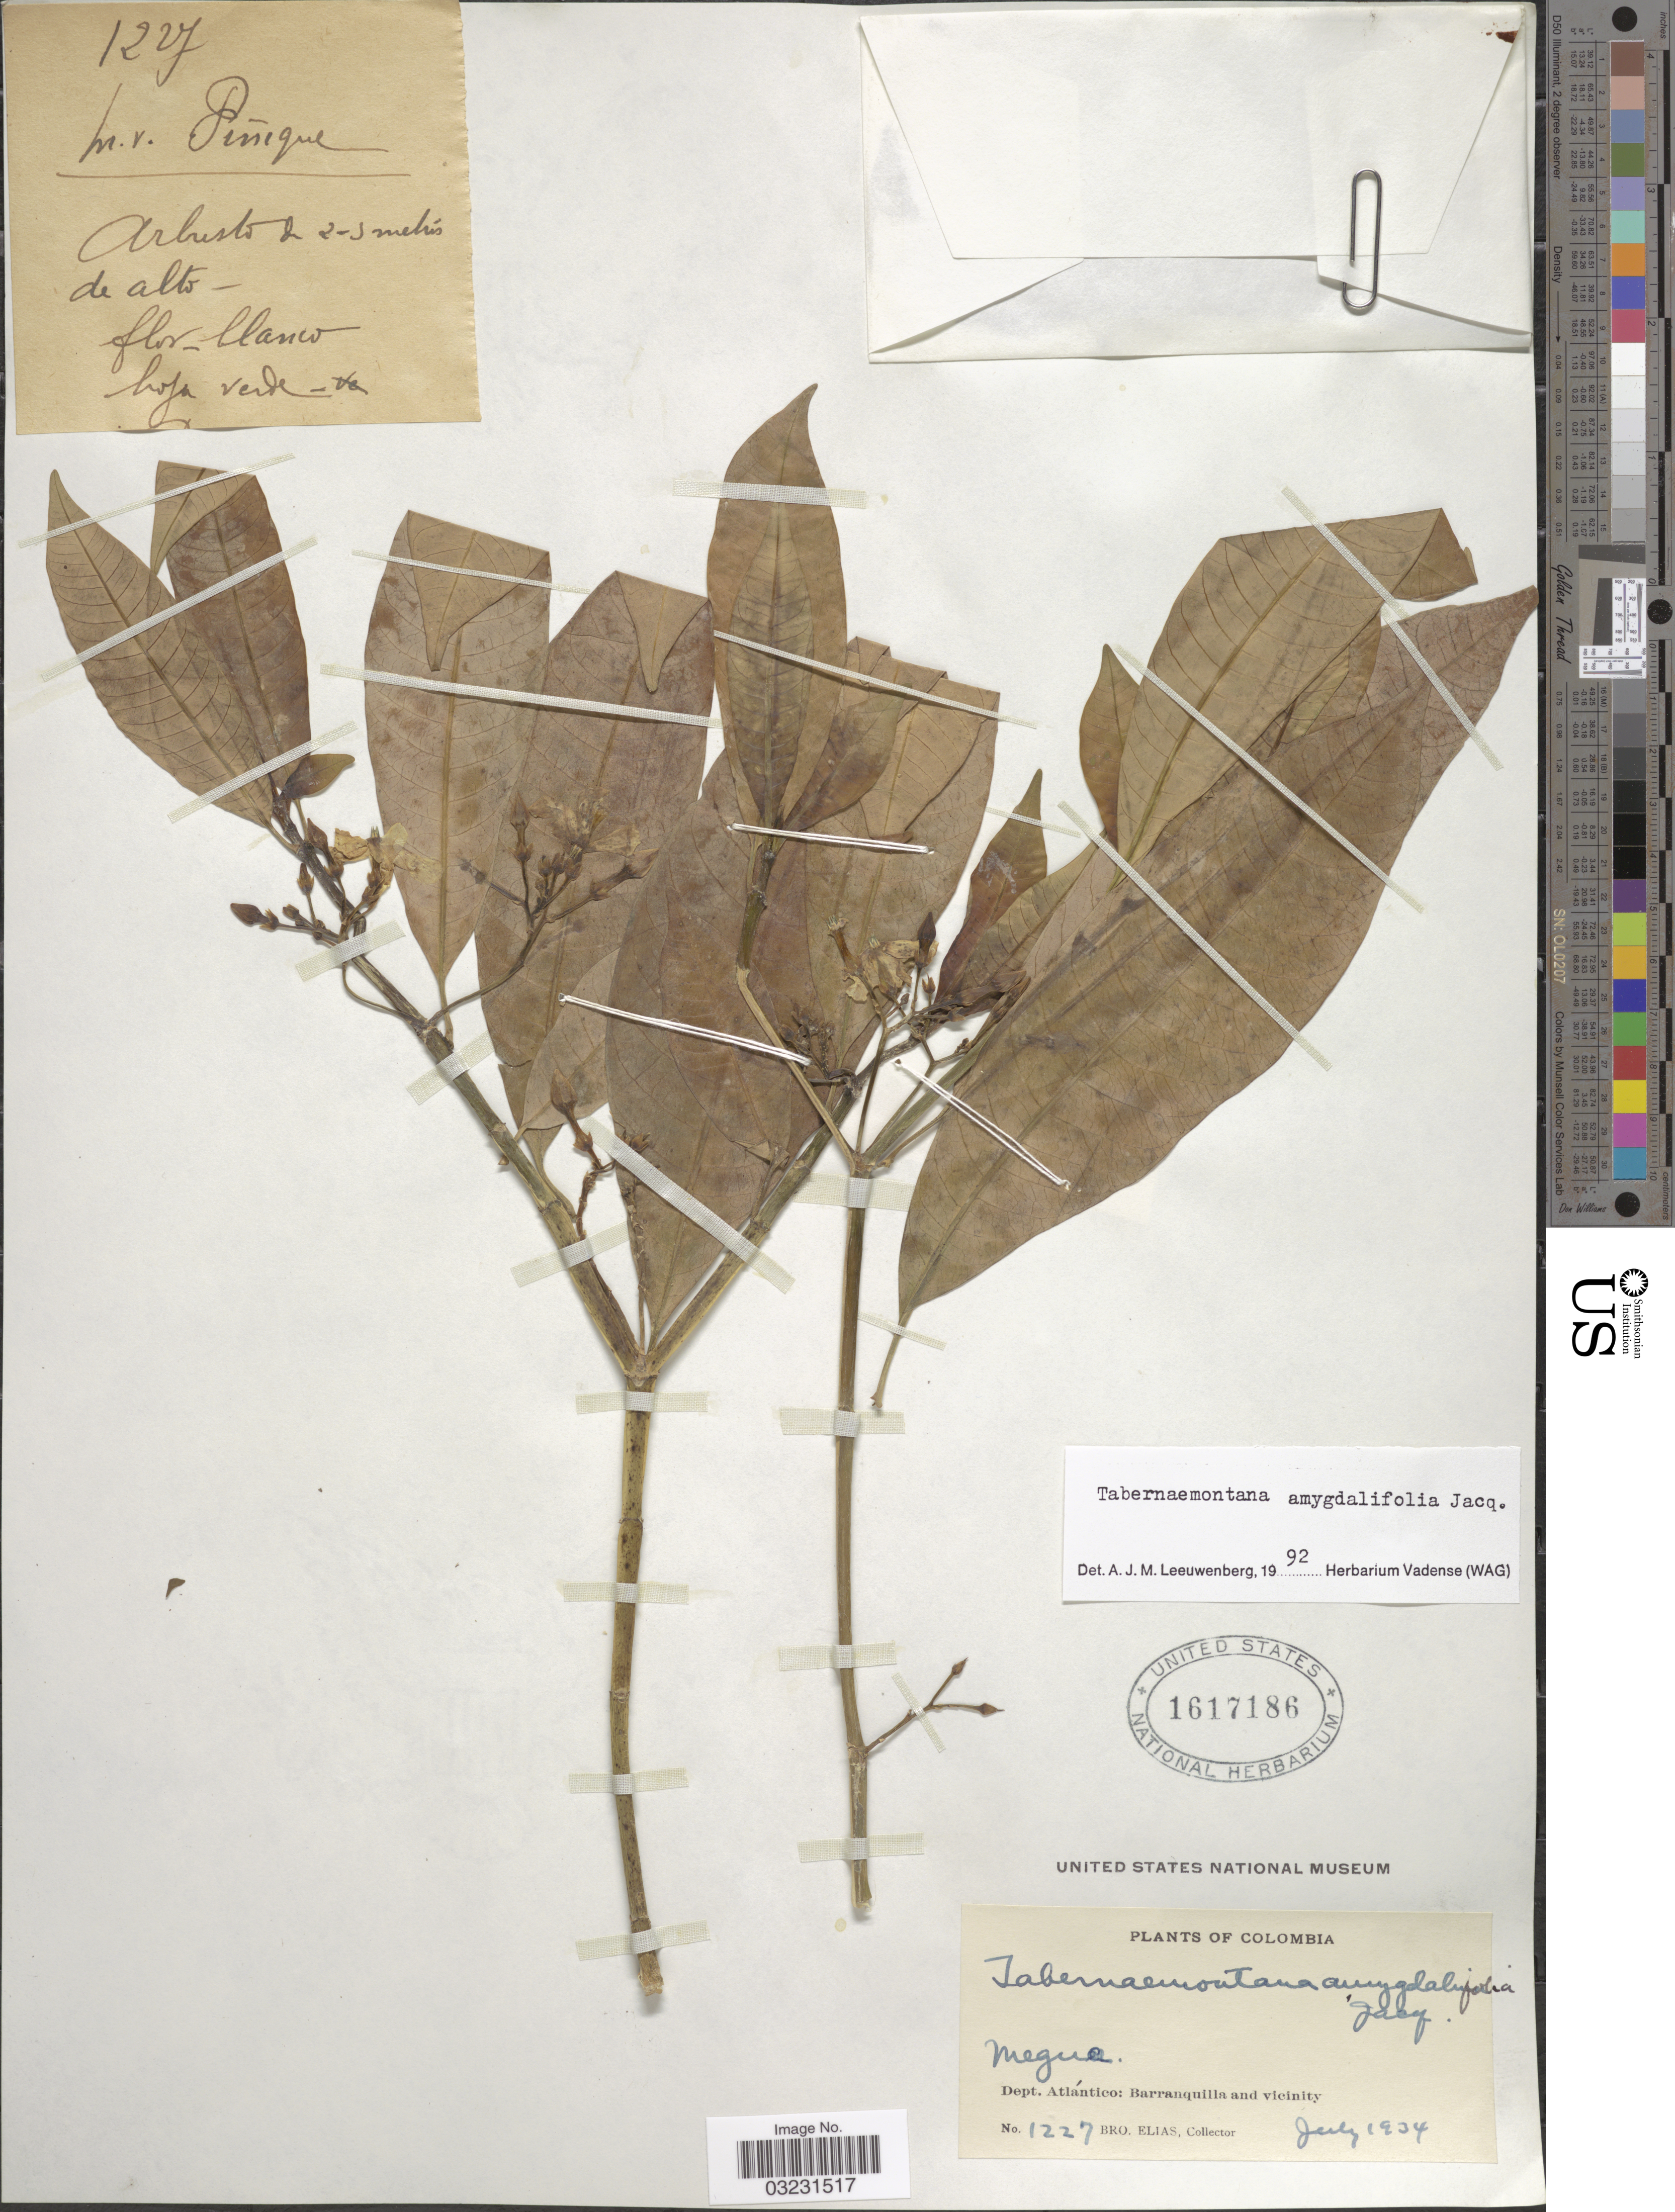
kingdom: Plantae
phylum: Tracheophyta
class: Magnoliopsida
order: Gentianales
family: Apocynaceae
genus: Tabernaemontana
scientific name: Tabernaemontana amygdalifolia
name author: Jacq.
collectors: Bro. Elias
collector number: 1227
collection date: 1934-07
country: Colombia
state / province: Atlántico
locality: Dept. Atlántico: Barranquilla and vicinity. Megua.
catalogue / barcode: US 1617186